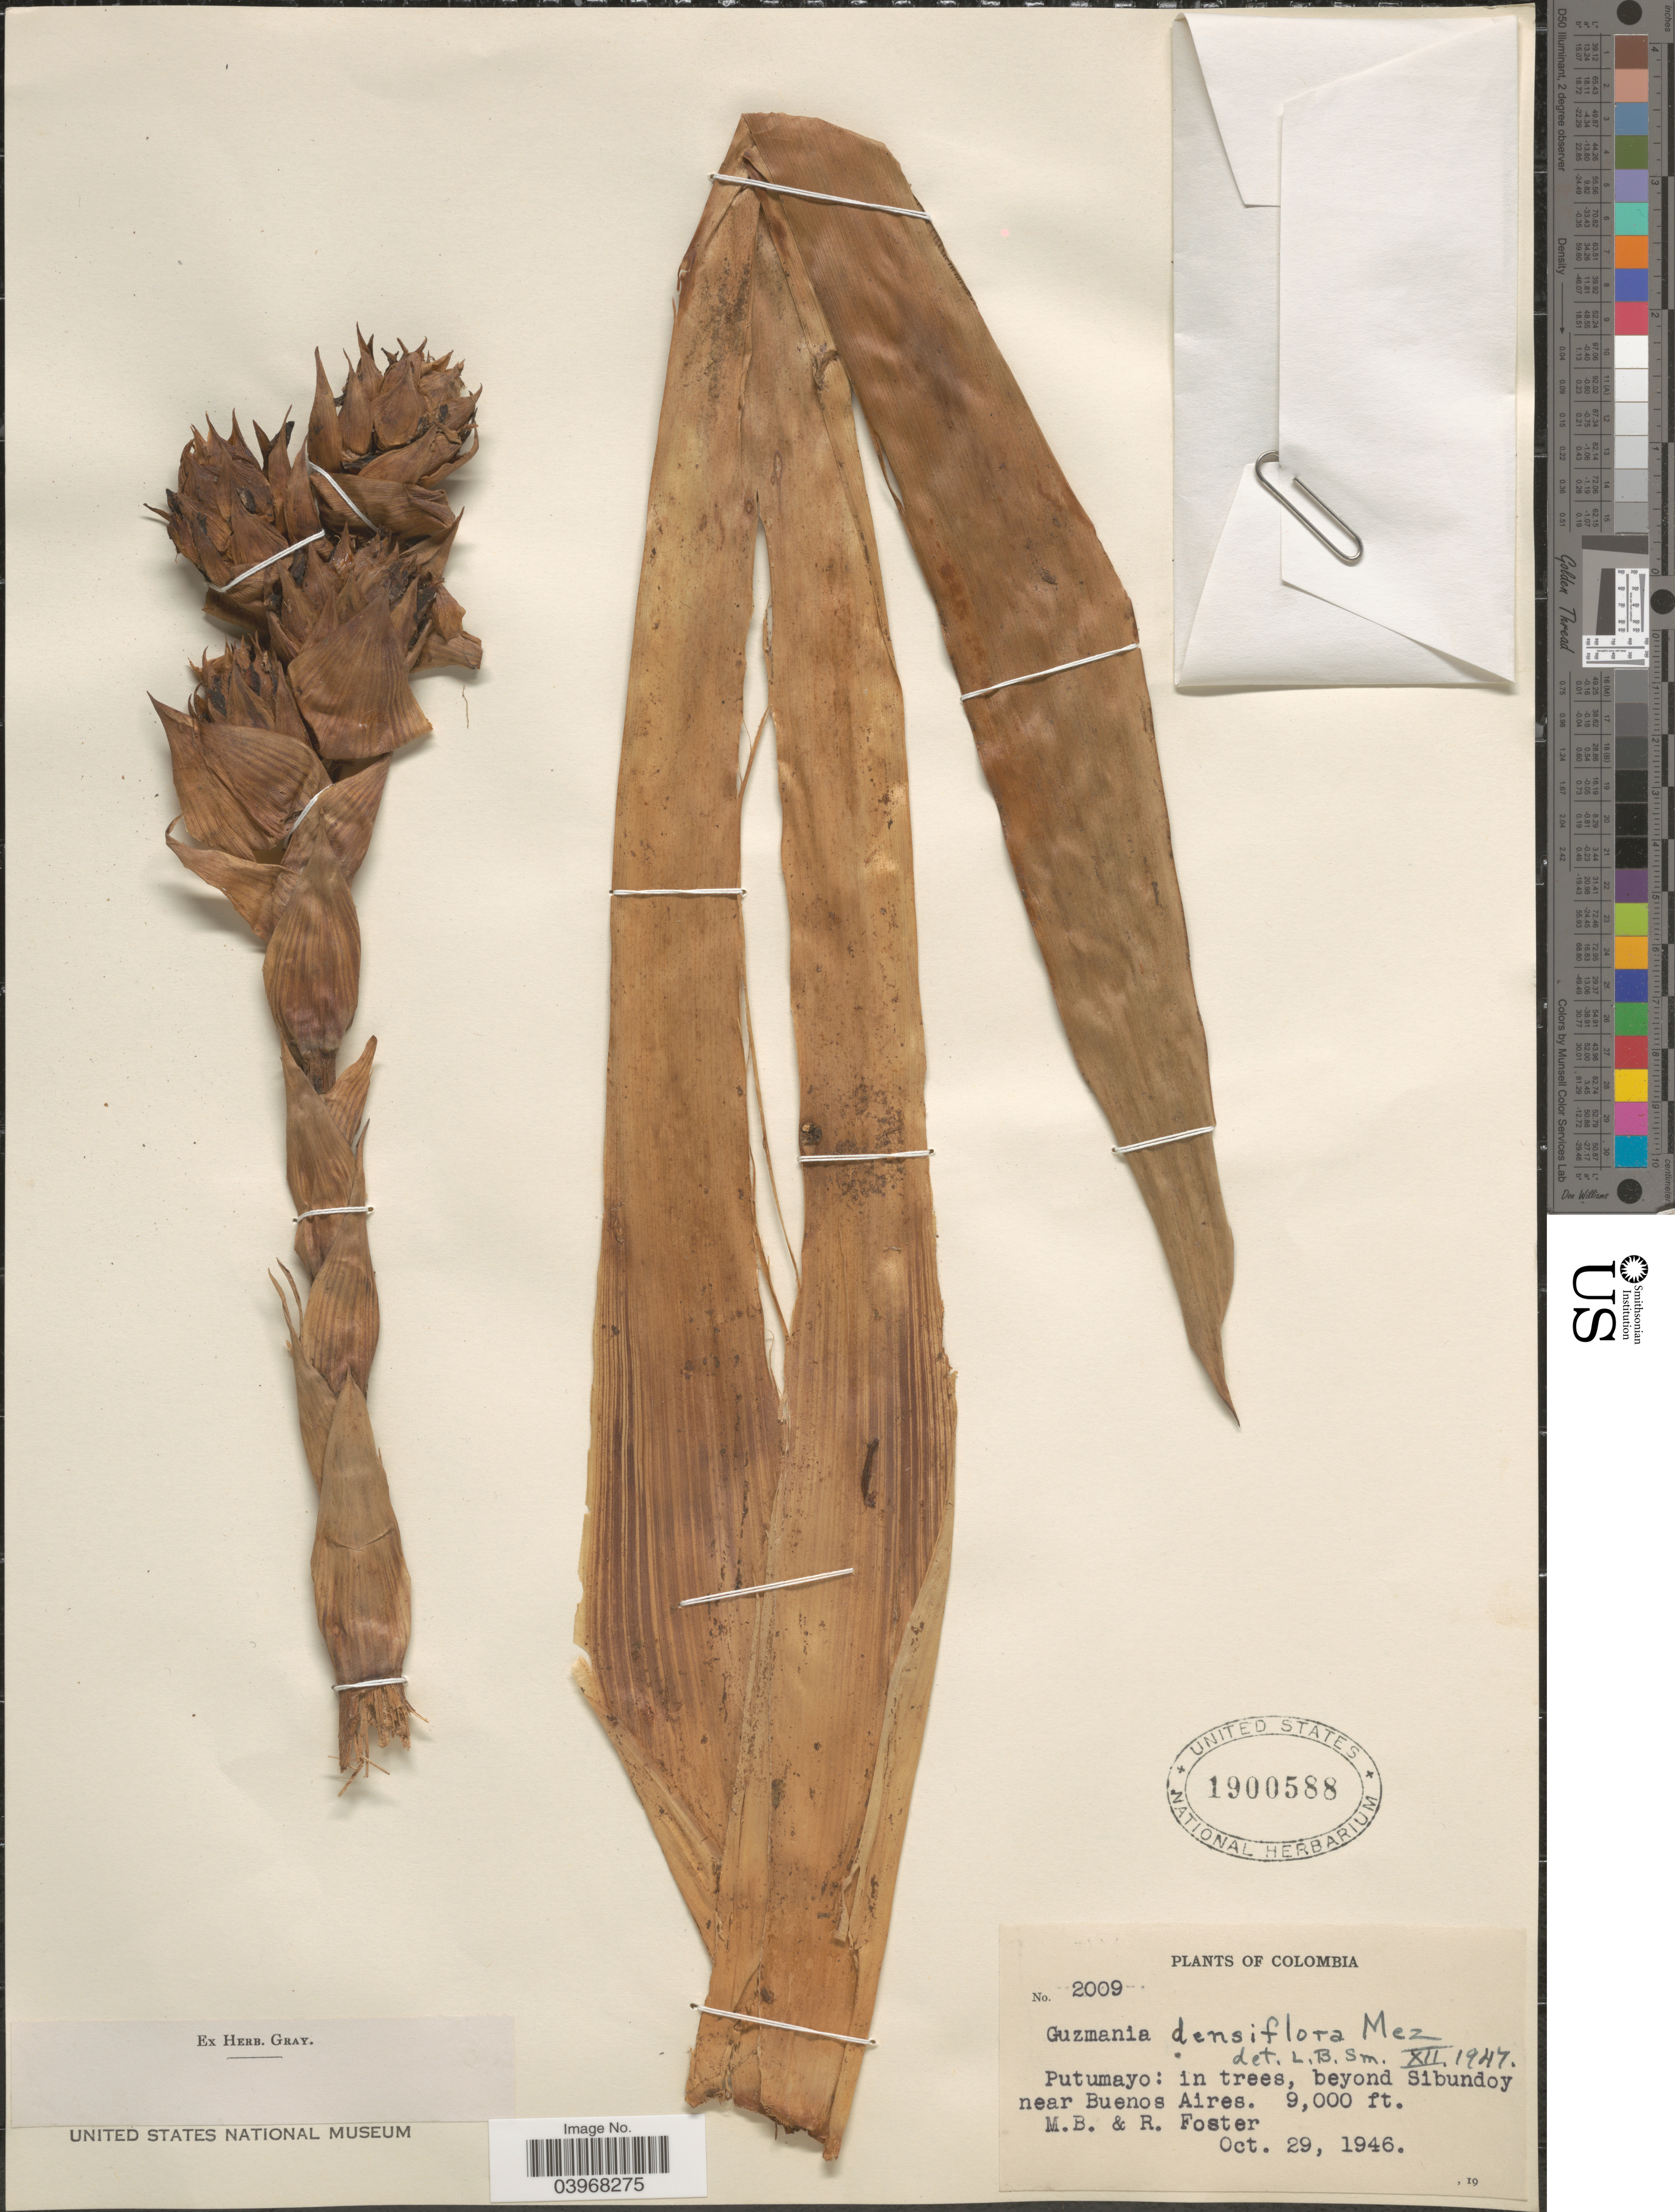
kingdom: Plantae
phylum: Tracheophyta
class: Liliopsida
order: Poales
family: Bromeliaceae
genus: Guzmania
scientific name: Guzmania densiflora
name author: Mez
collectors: M. B. Foster & R. Foster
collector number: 2009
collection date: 1946-10-29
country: Colombia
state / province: Putumayo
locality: In trees, beyond Sibundoy near Buenos Aires.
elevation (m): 2743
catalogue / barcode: US 1900588